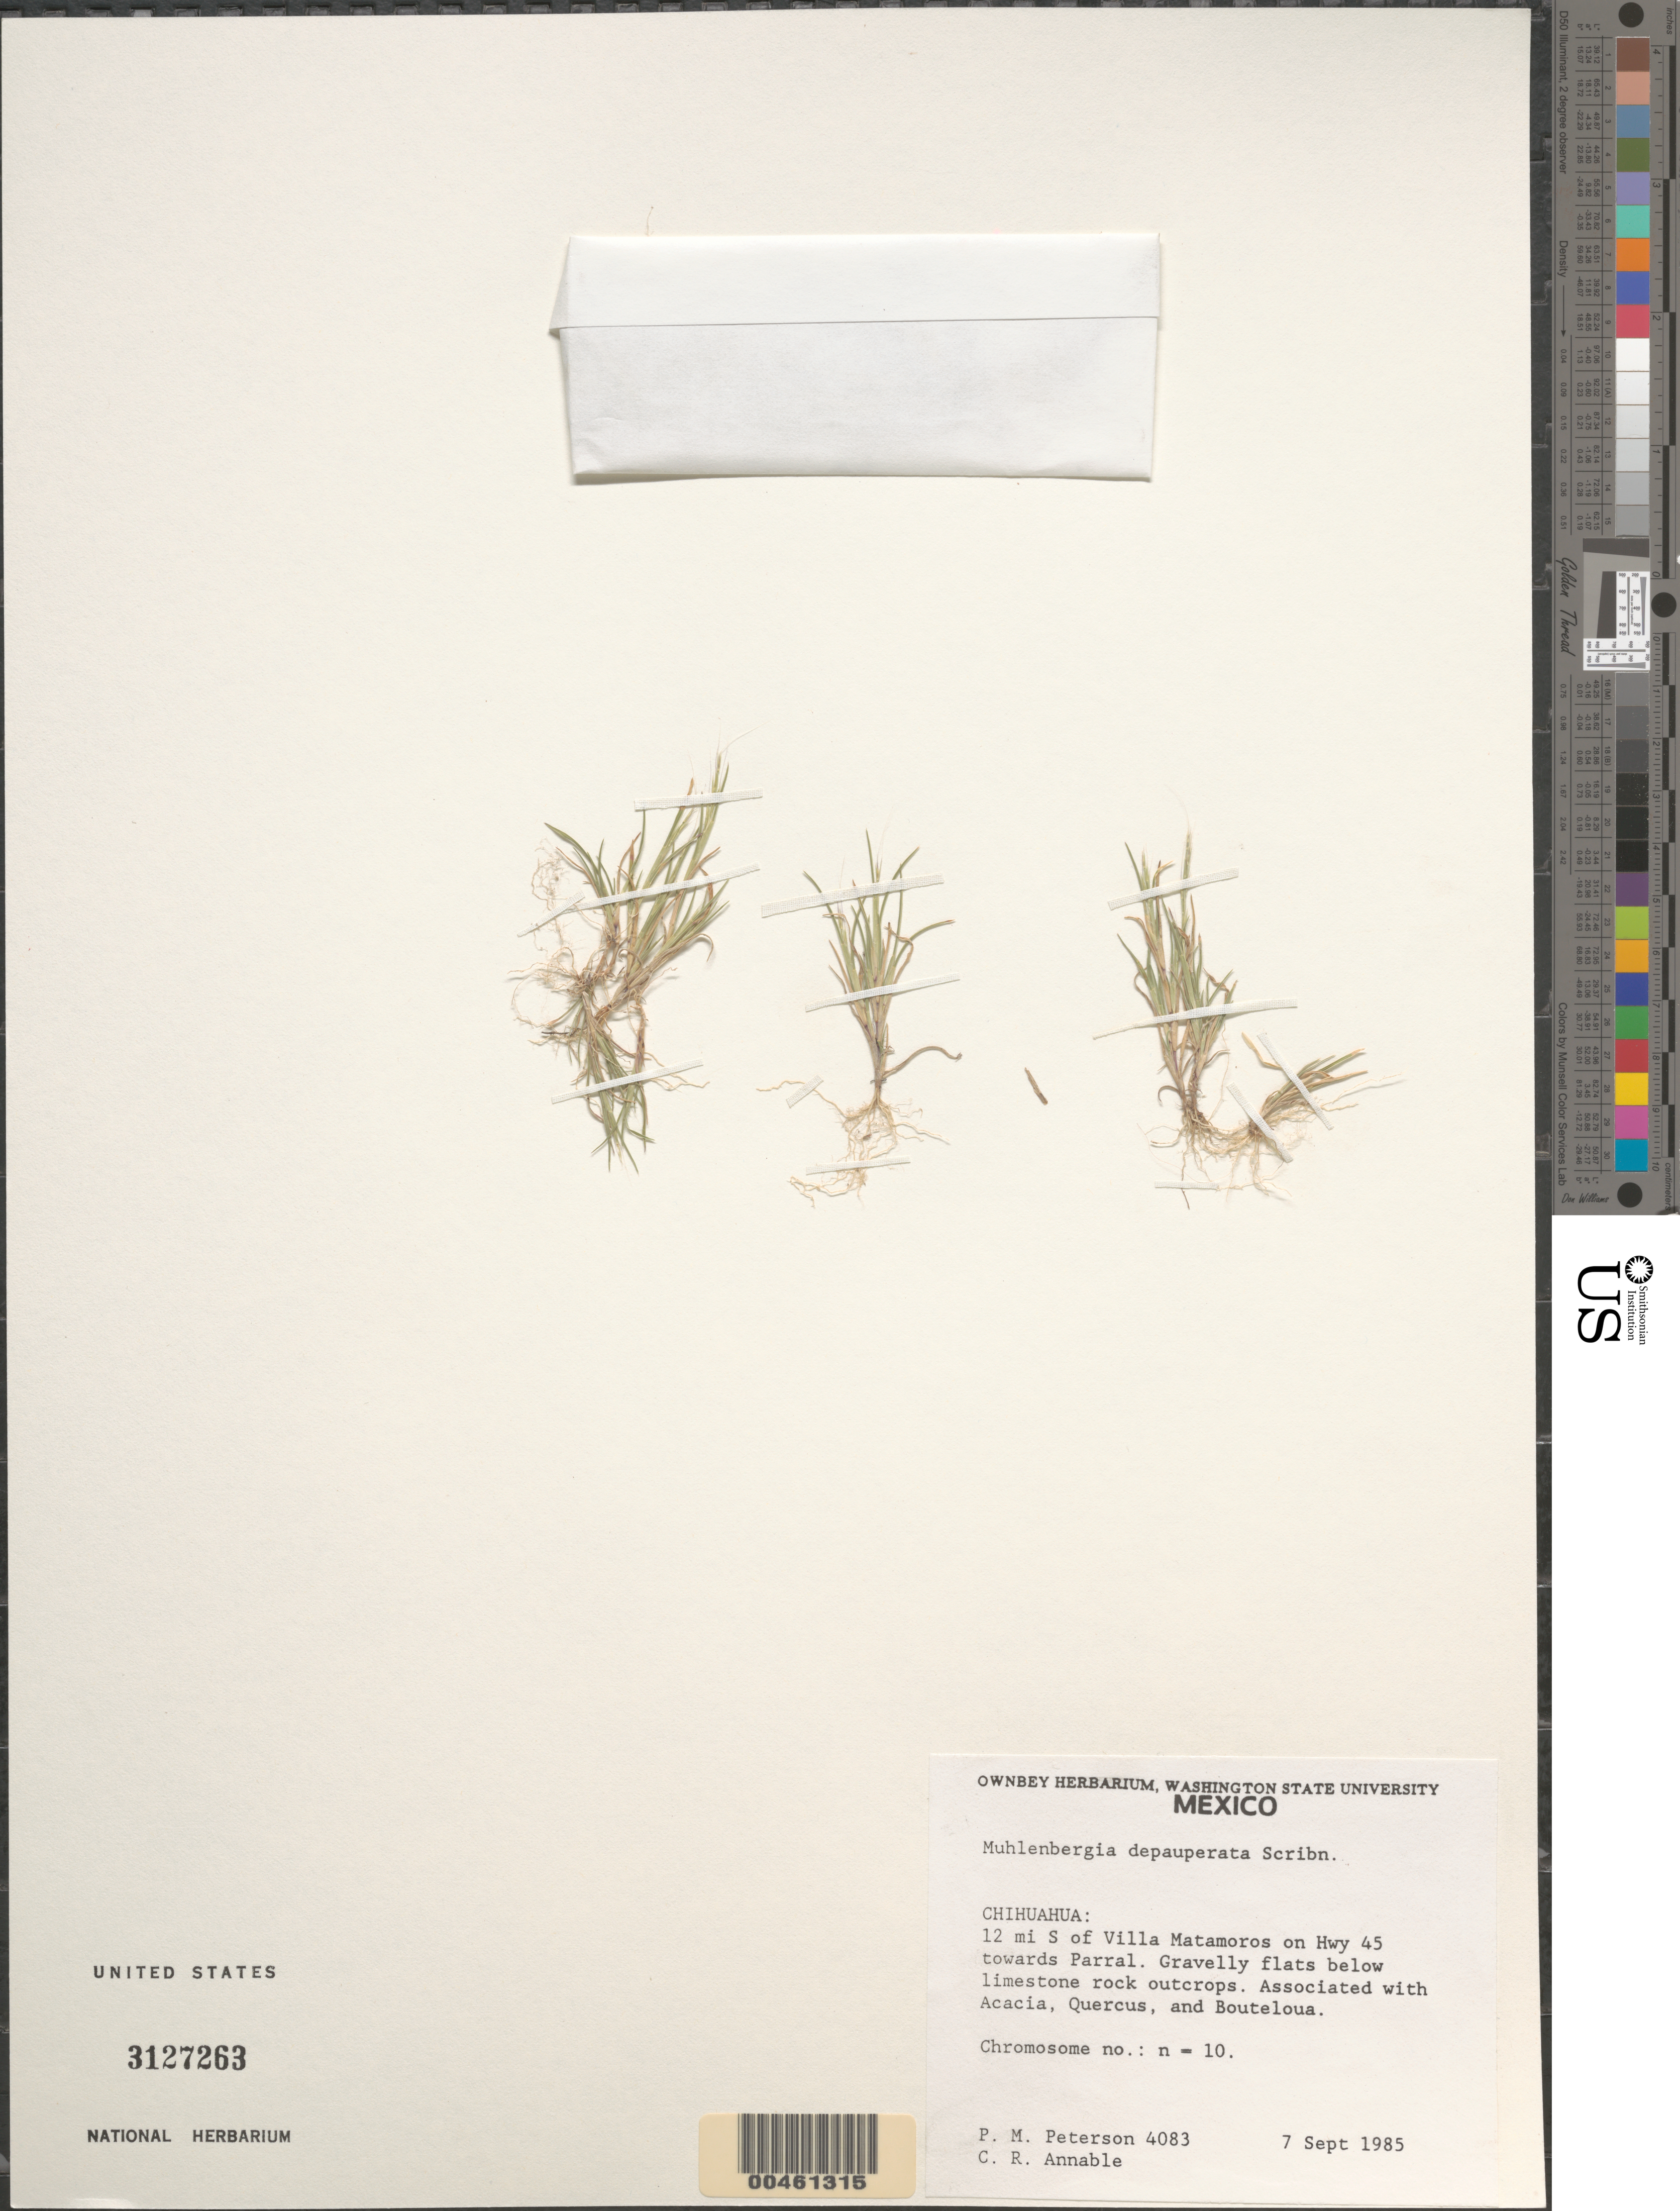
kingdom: Plantae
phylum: Tracheophyta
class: Liliopsida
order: Poales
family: Poaceae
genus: Muhlenbergia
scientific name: Muhlenbergia depauperata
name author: Scribn.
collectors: P. M. Peterson & C. R. Annable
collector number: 04083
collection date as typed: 07 Sep 1985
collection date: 1985-09-07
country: Mexico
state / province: Chihuahua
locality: Sierra Madre Occidental, 12 miles S of Villa Matamoros on Hwy 45 towards Parral.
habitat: Gravelly flats below limestone rock outcrops, associated with Acacia, Quercus and Bouteloua.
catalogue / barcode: US 3127263